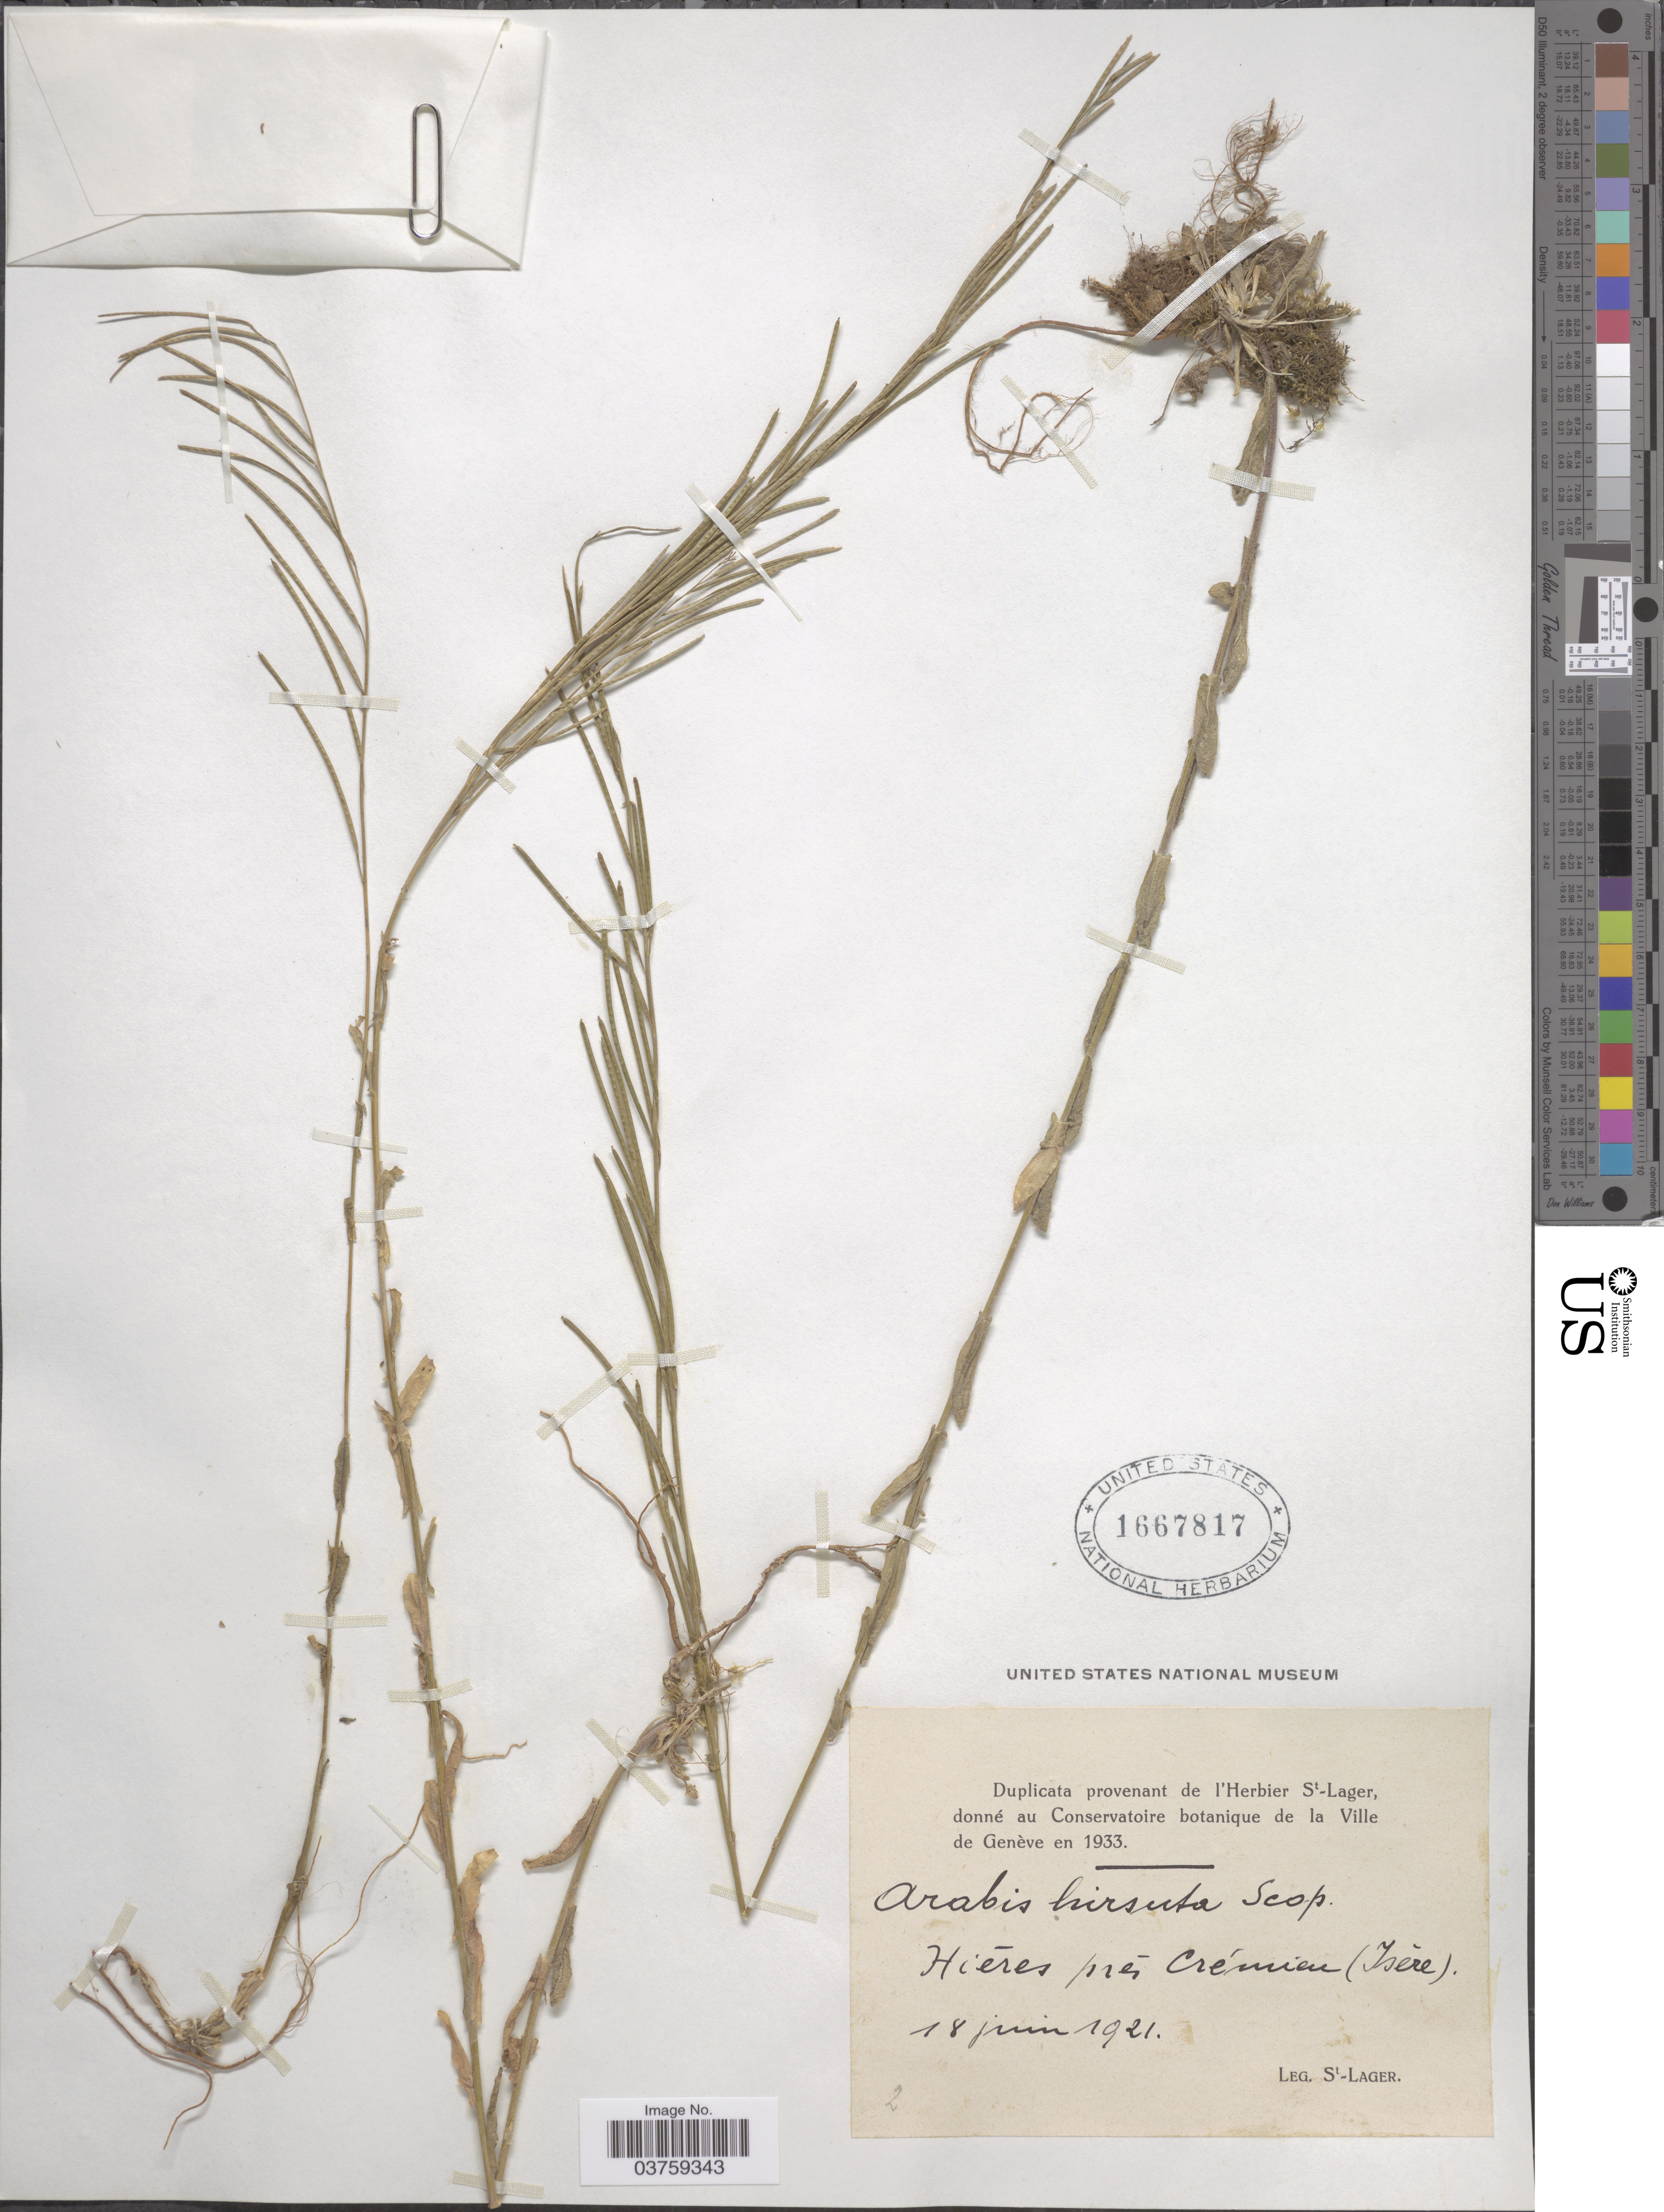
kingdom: Plantae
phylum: Tracheophyta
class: Magnoliopsida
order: Brassicales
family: Brassicaceae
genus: Arabis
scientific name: Arabis hirsuta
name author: (L.) Scop.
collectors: -. St. Lager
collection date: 1921-06-18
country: France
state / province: Auvergne-Rhône-Alpes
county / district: Isère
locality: Hiéres près Crémieu (Isére).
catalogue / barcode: US 1667817